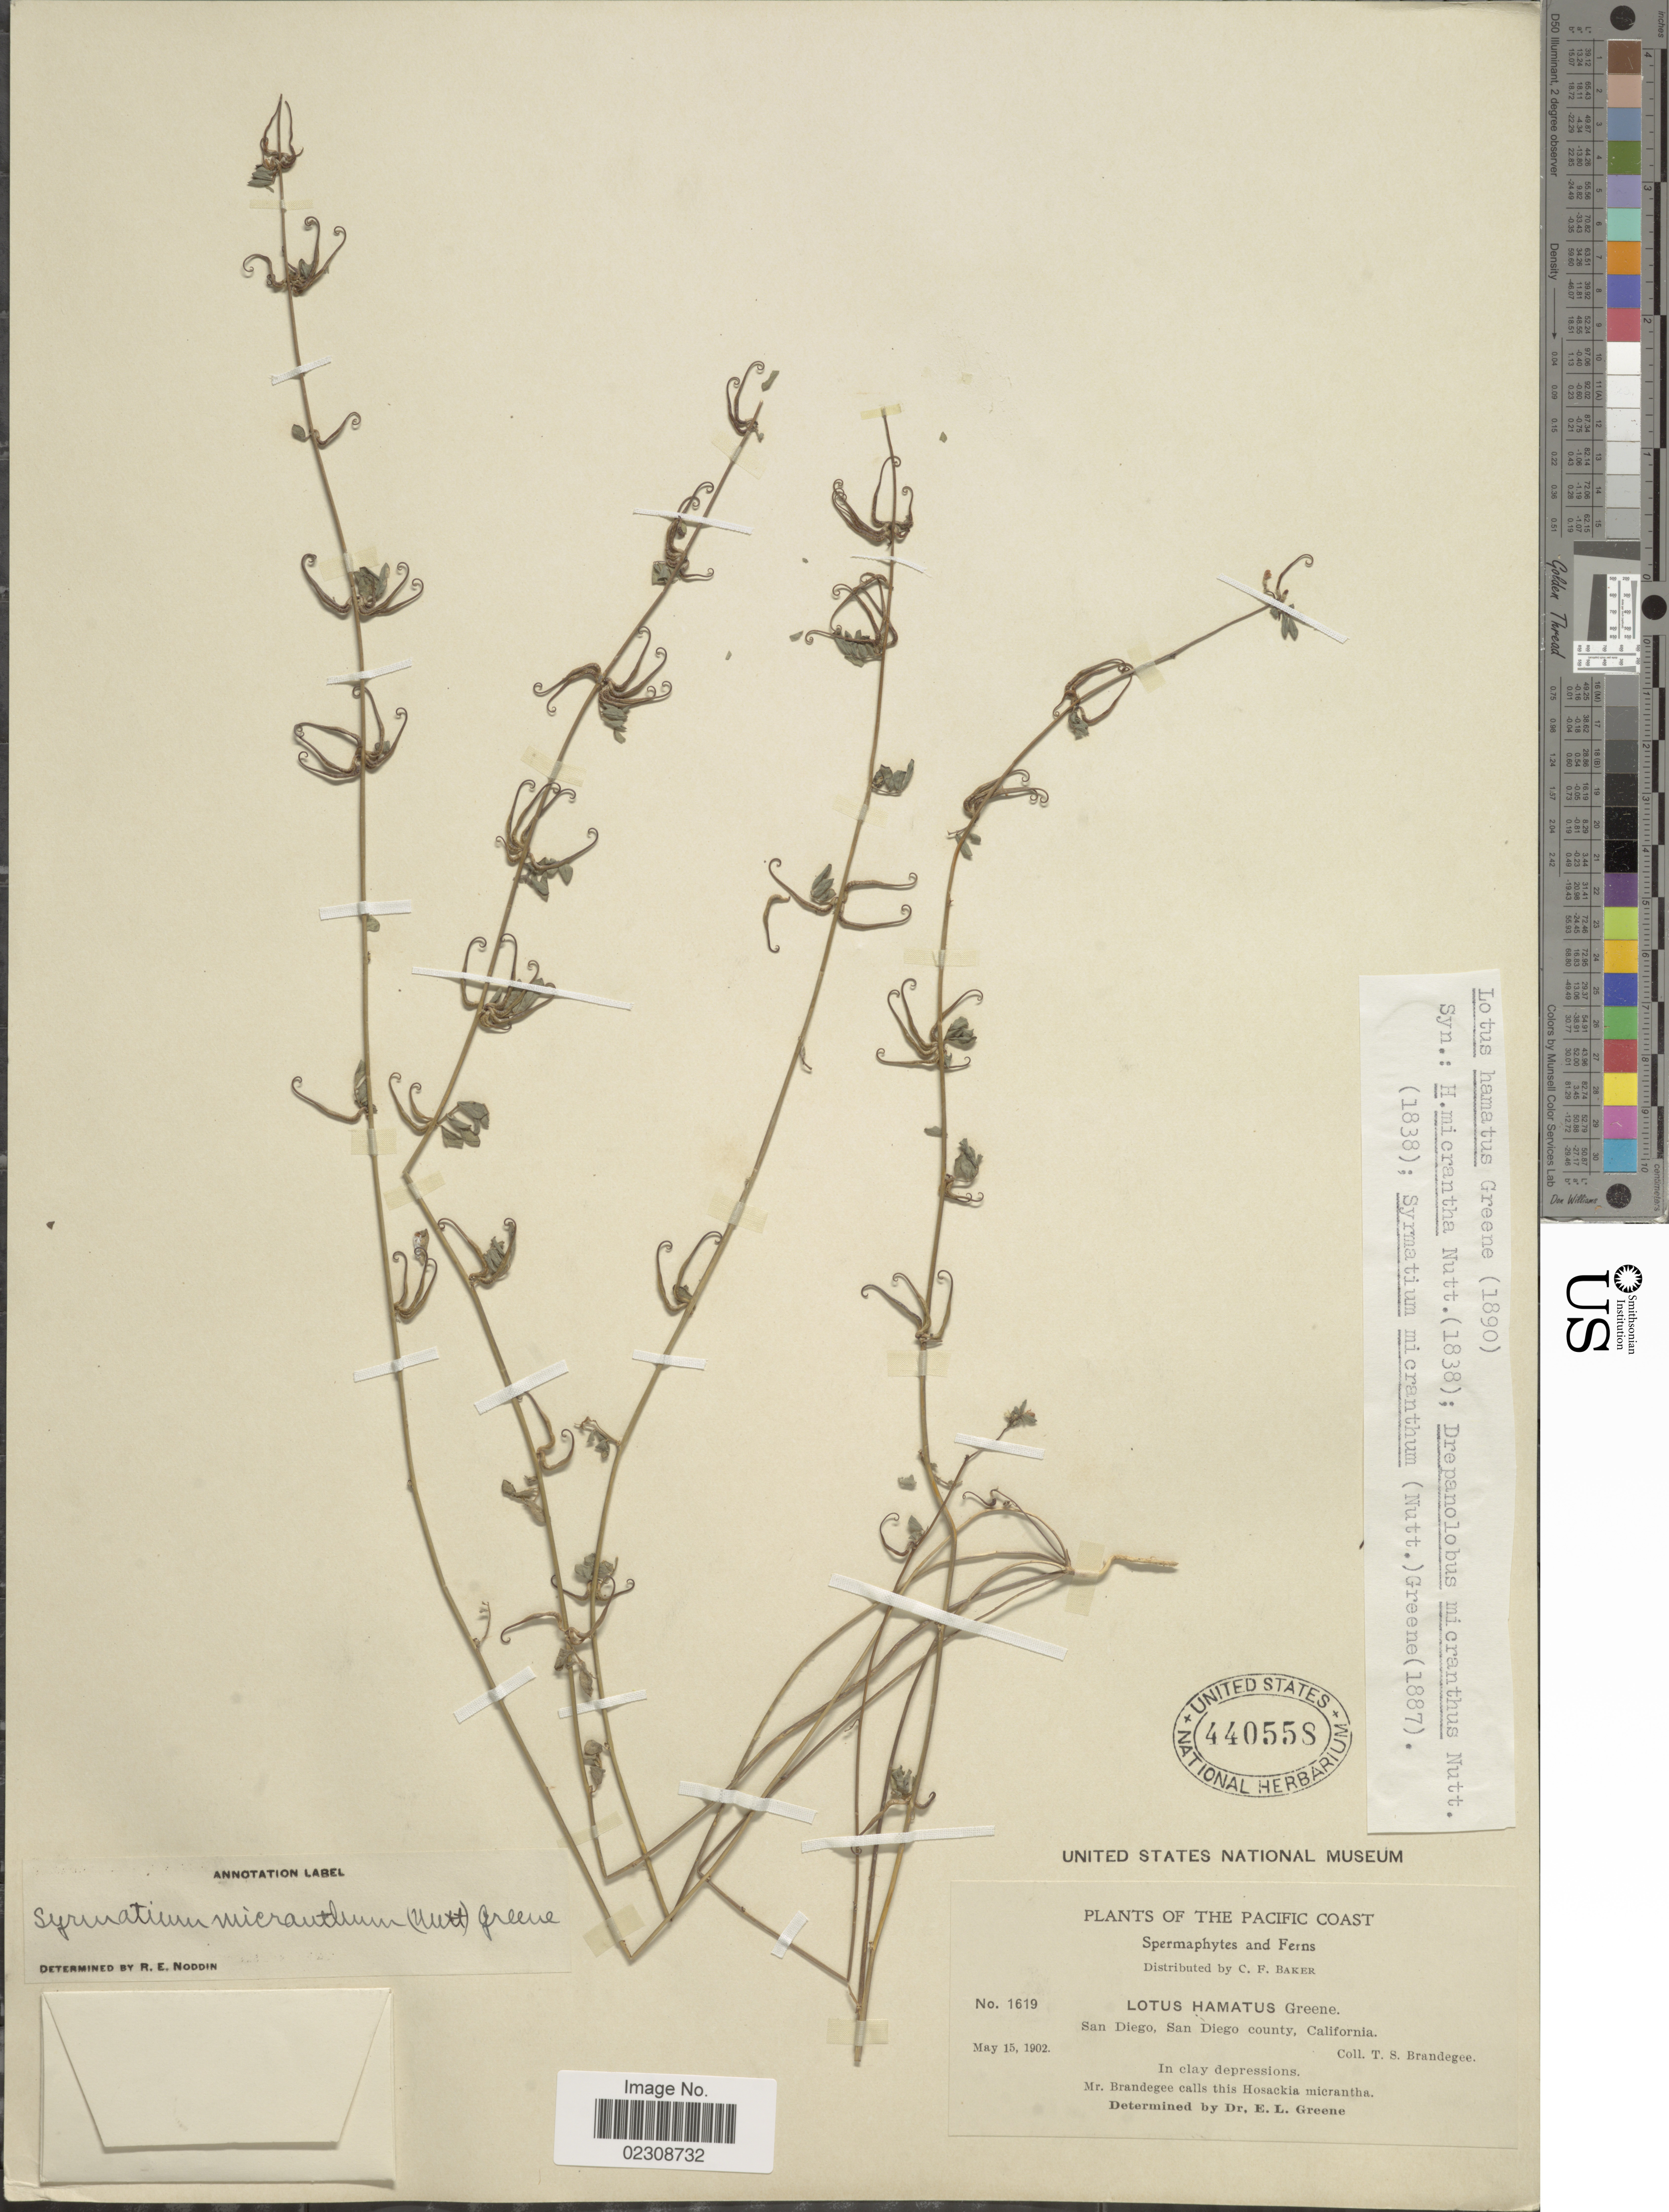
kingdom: Plantae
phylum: Tracheophyta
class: Magnoliopsida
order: Fabales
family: Fabaceae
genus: Syrmatium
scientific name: Syrmatium micranthum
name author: (Torr. & A. Gray) Greene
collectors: T. S. Brandegee (herbarium)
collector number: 1619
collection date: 1902-05-15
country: United States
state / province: California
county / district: San Diego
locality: Pacific Coast. San Diego, San Diego County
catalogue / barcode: US 440558